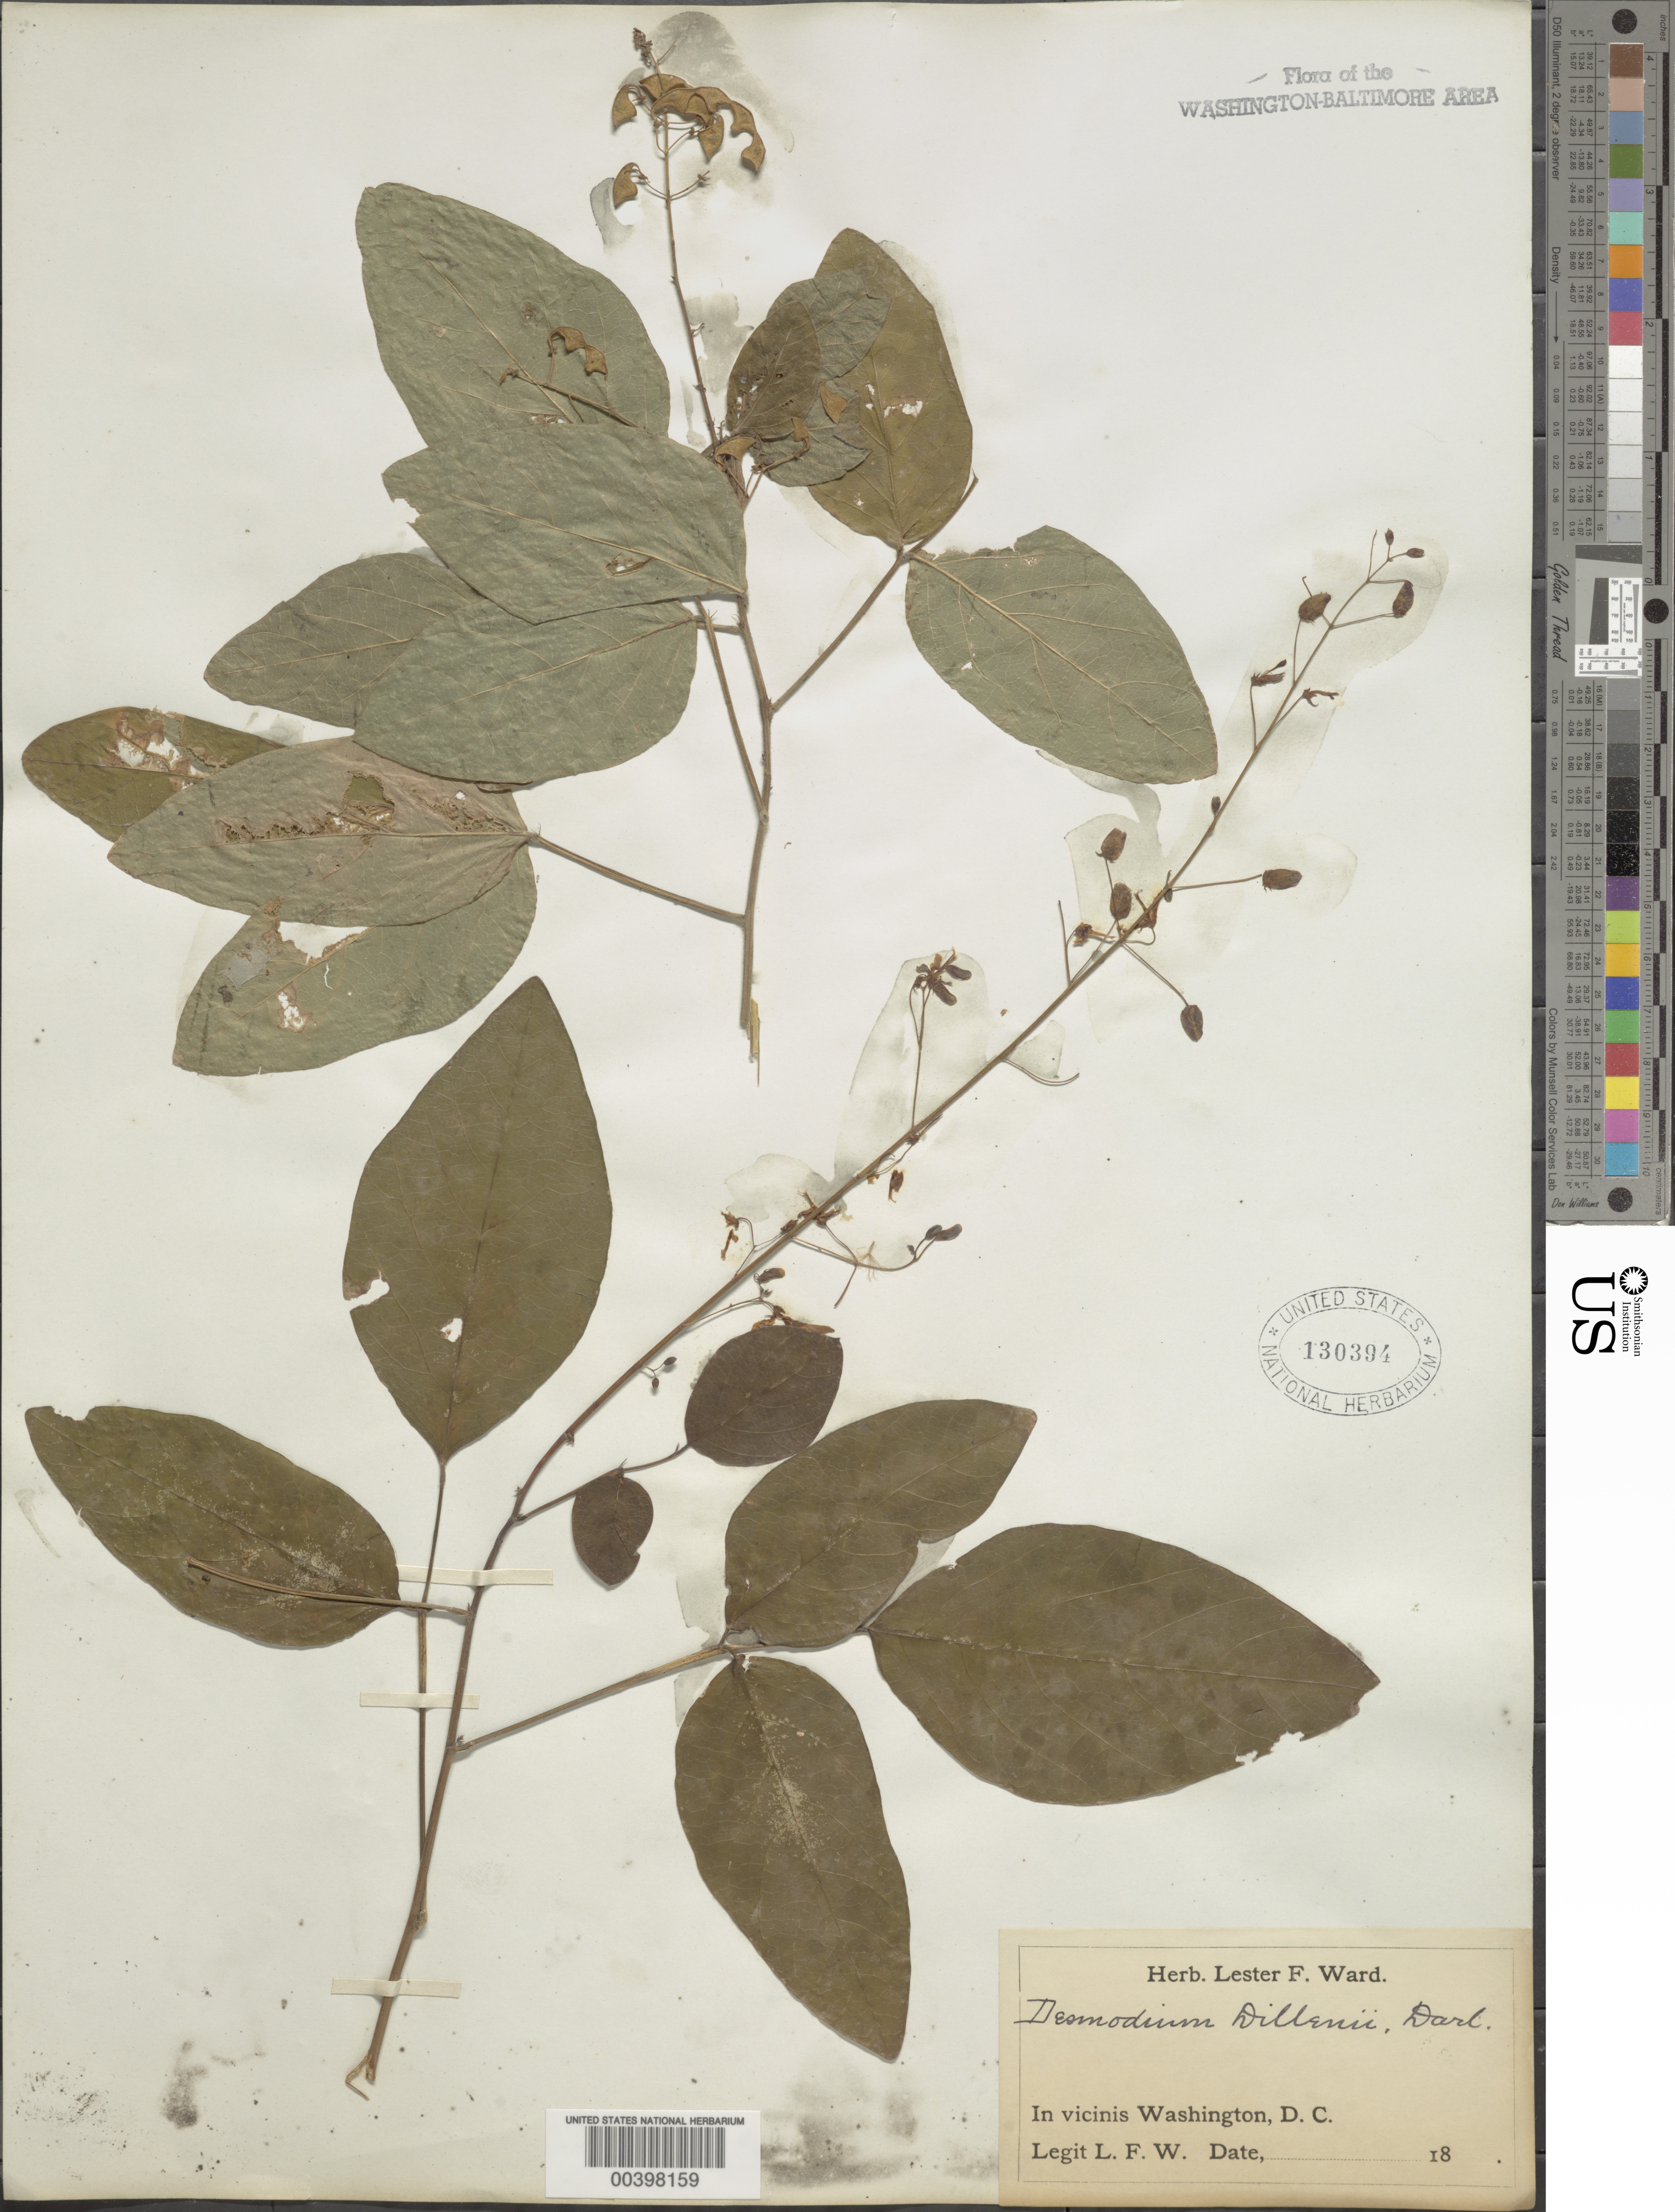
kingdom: Plantae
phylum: Tracheophyta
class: Magnoliopsida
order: Fabales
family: Fabaceae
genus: Desmodium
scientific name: Desmodium glabellum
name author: (Michx.) DC.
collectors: L. F. Ward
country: United States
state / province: District of Columbia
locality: Washington D.C. and vicinity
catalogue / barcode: US 130394